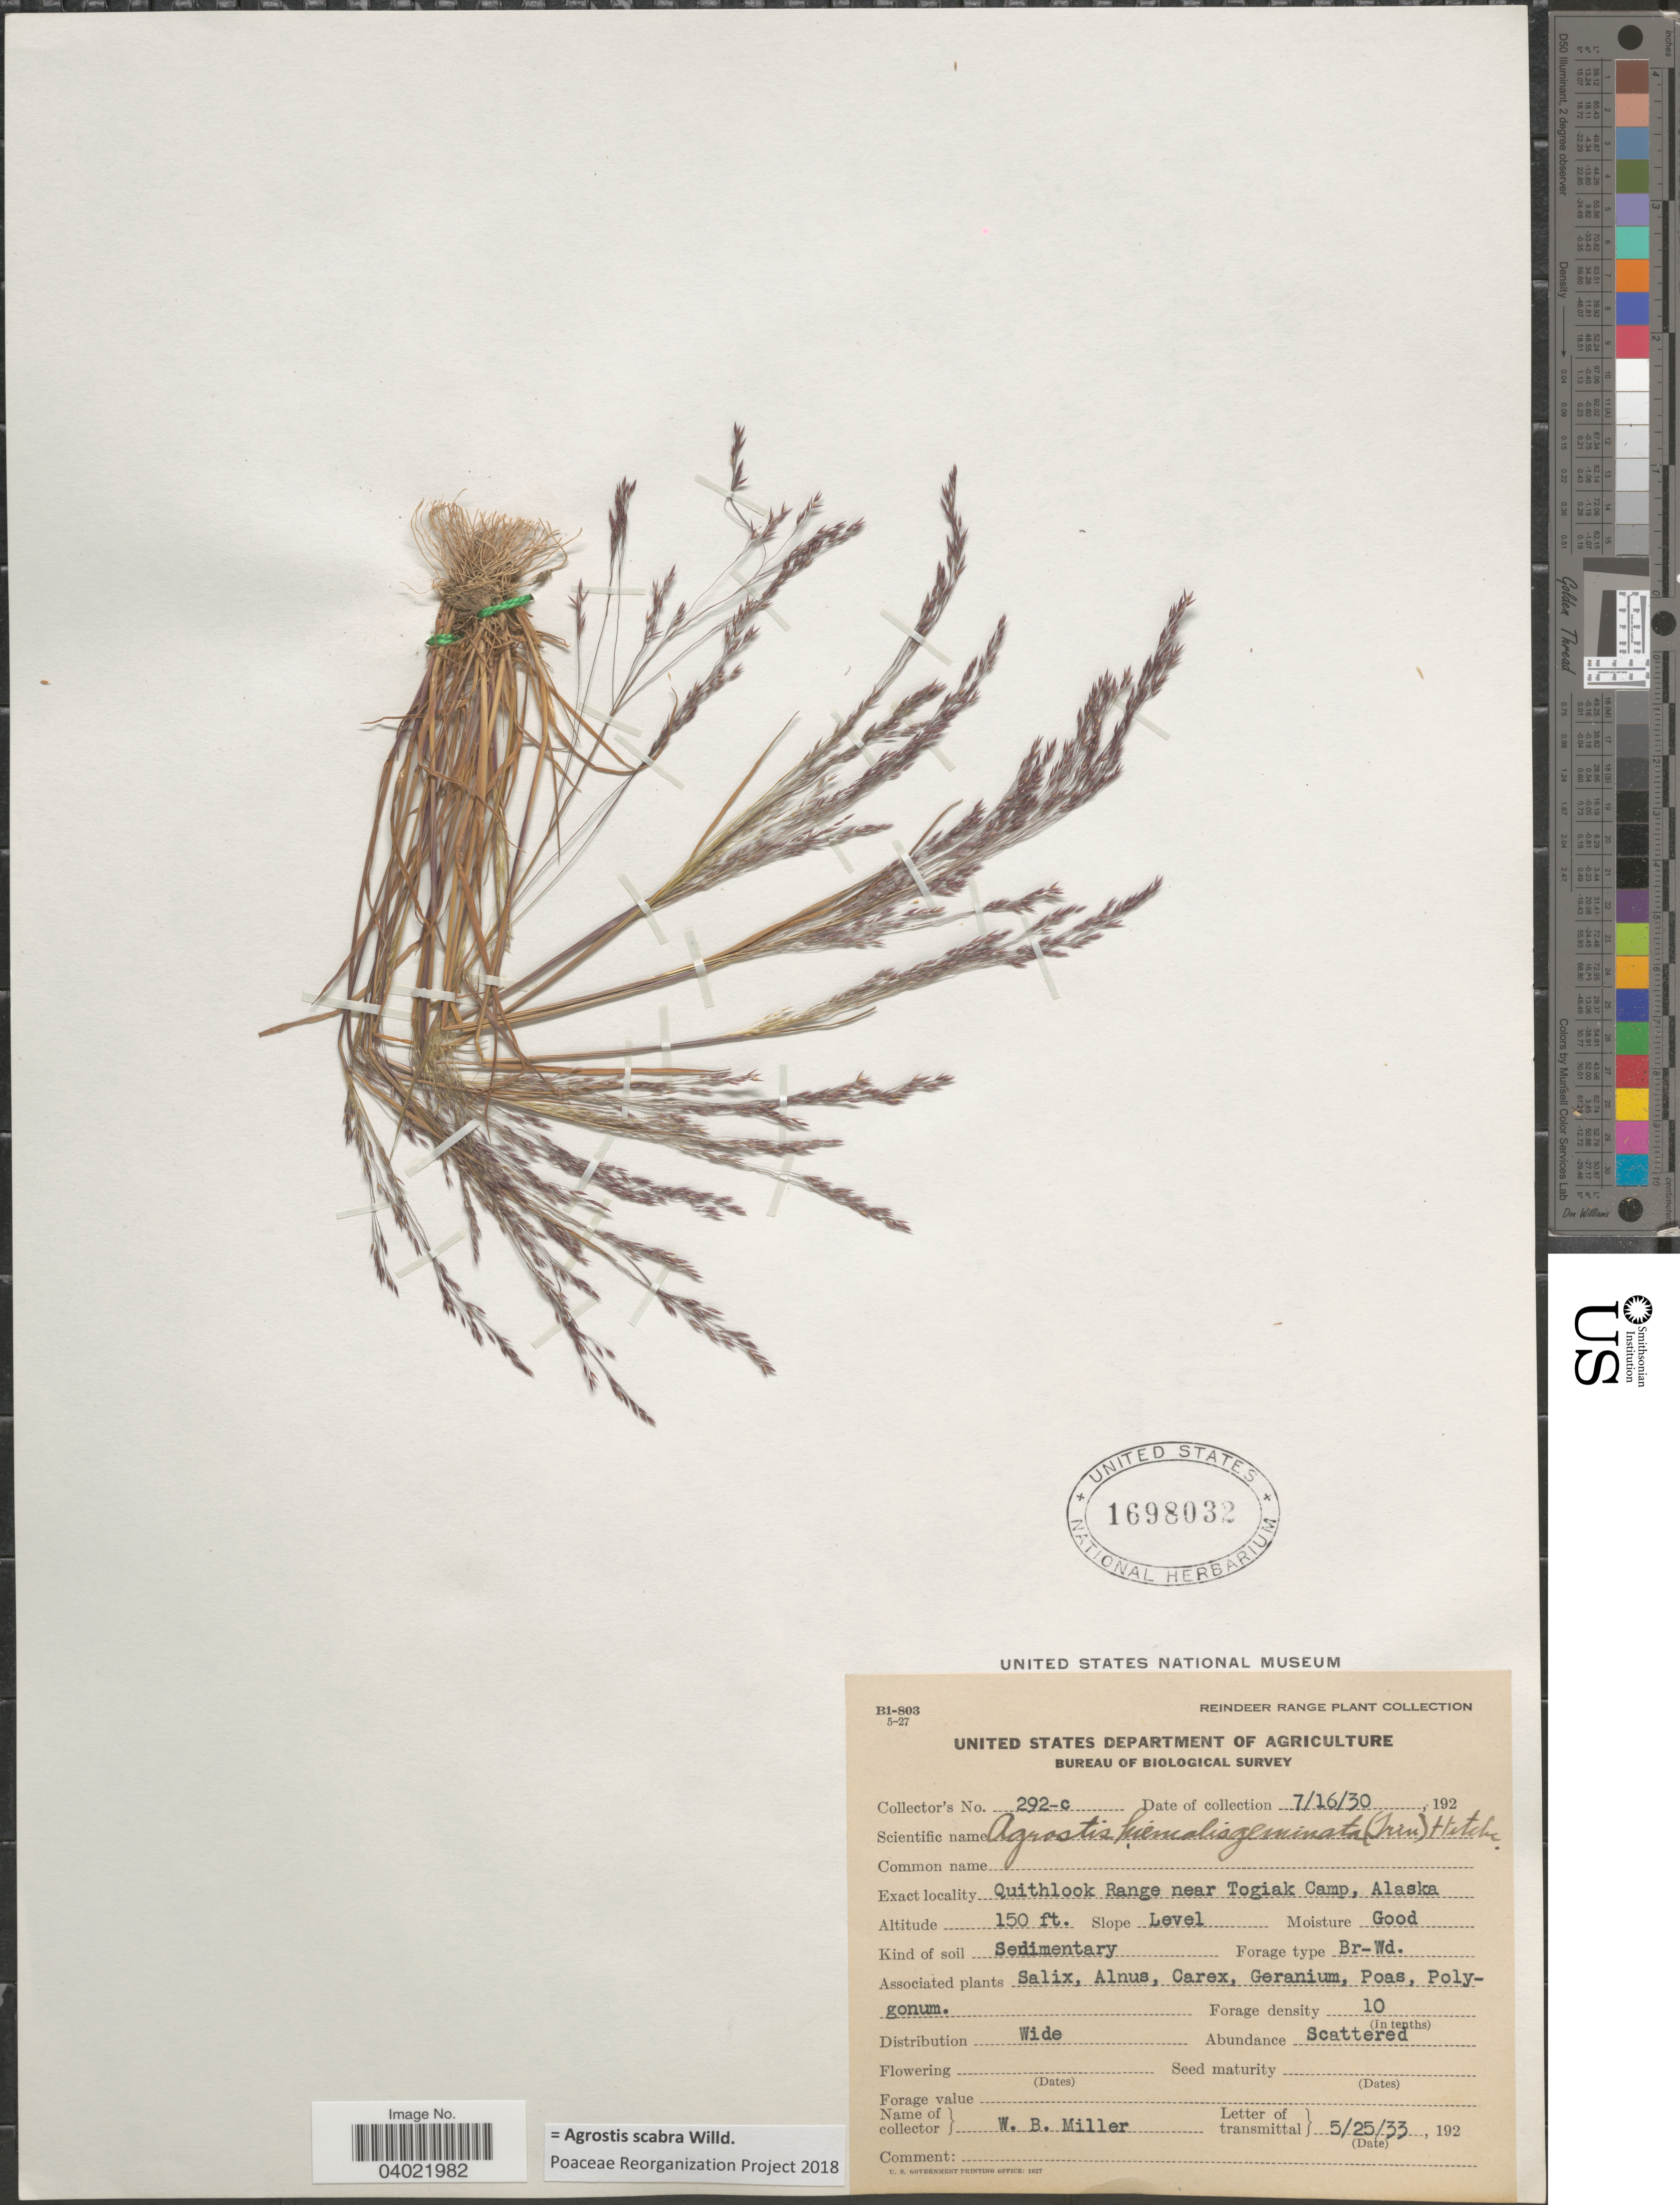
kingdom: Plantae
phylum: Tracheophyta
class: Liliopsida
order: Poales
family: Poaceae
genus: Agrostis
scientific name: Agrostis scabra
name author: Willd.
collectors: W. Miller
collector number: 292-c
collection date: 1930-07-16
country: United States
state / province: Alaska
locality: Quithlook Range near Togiak Camp.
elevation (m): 46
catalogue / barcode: US 1698032